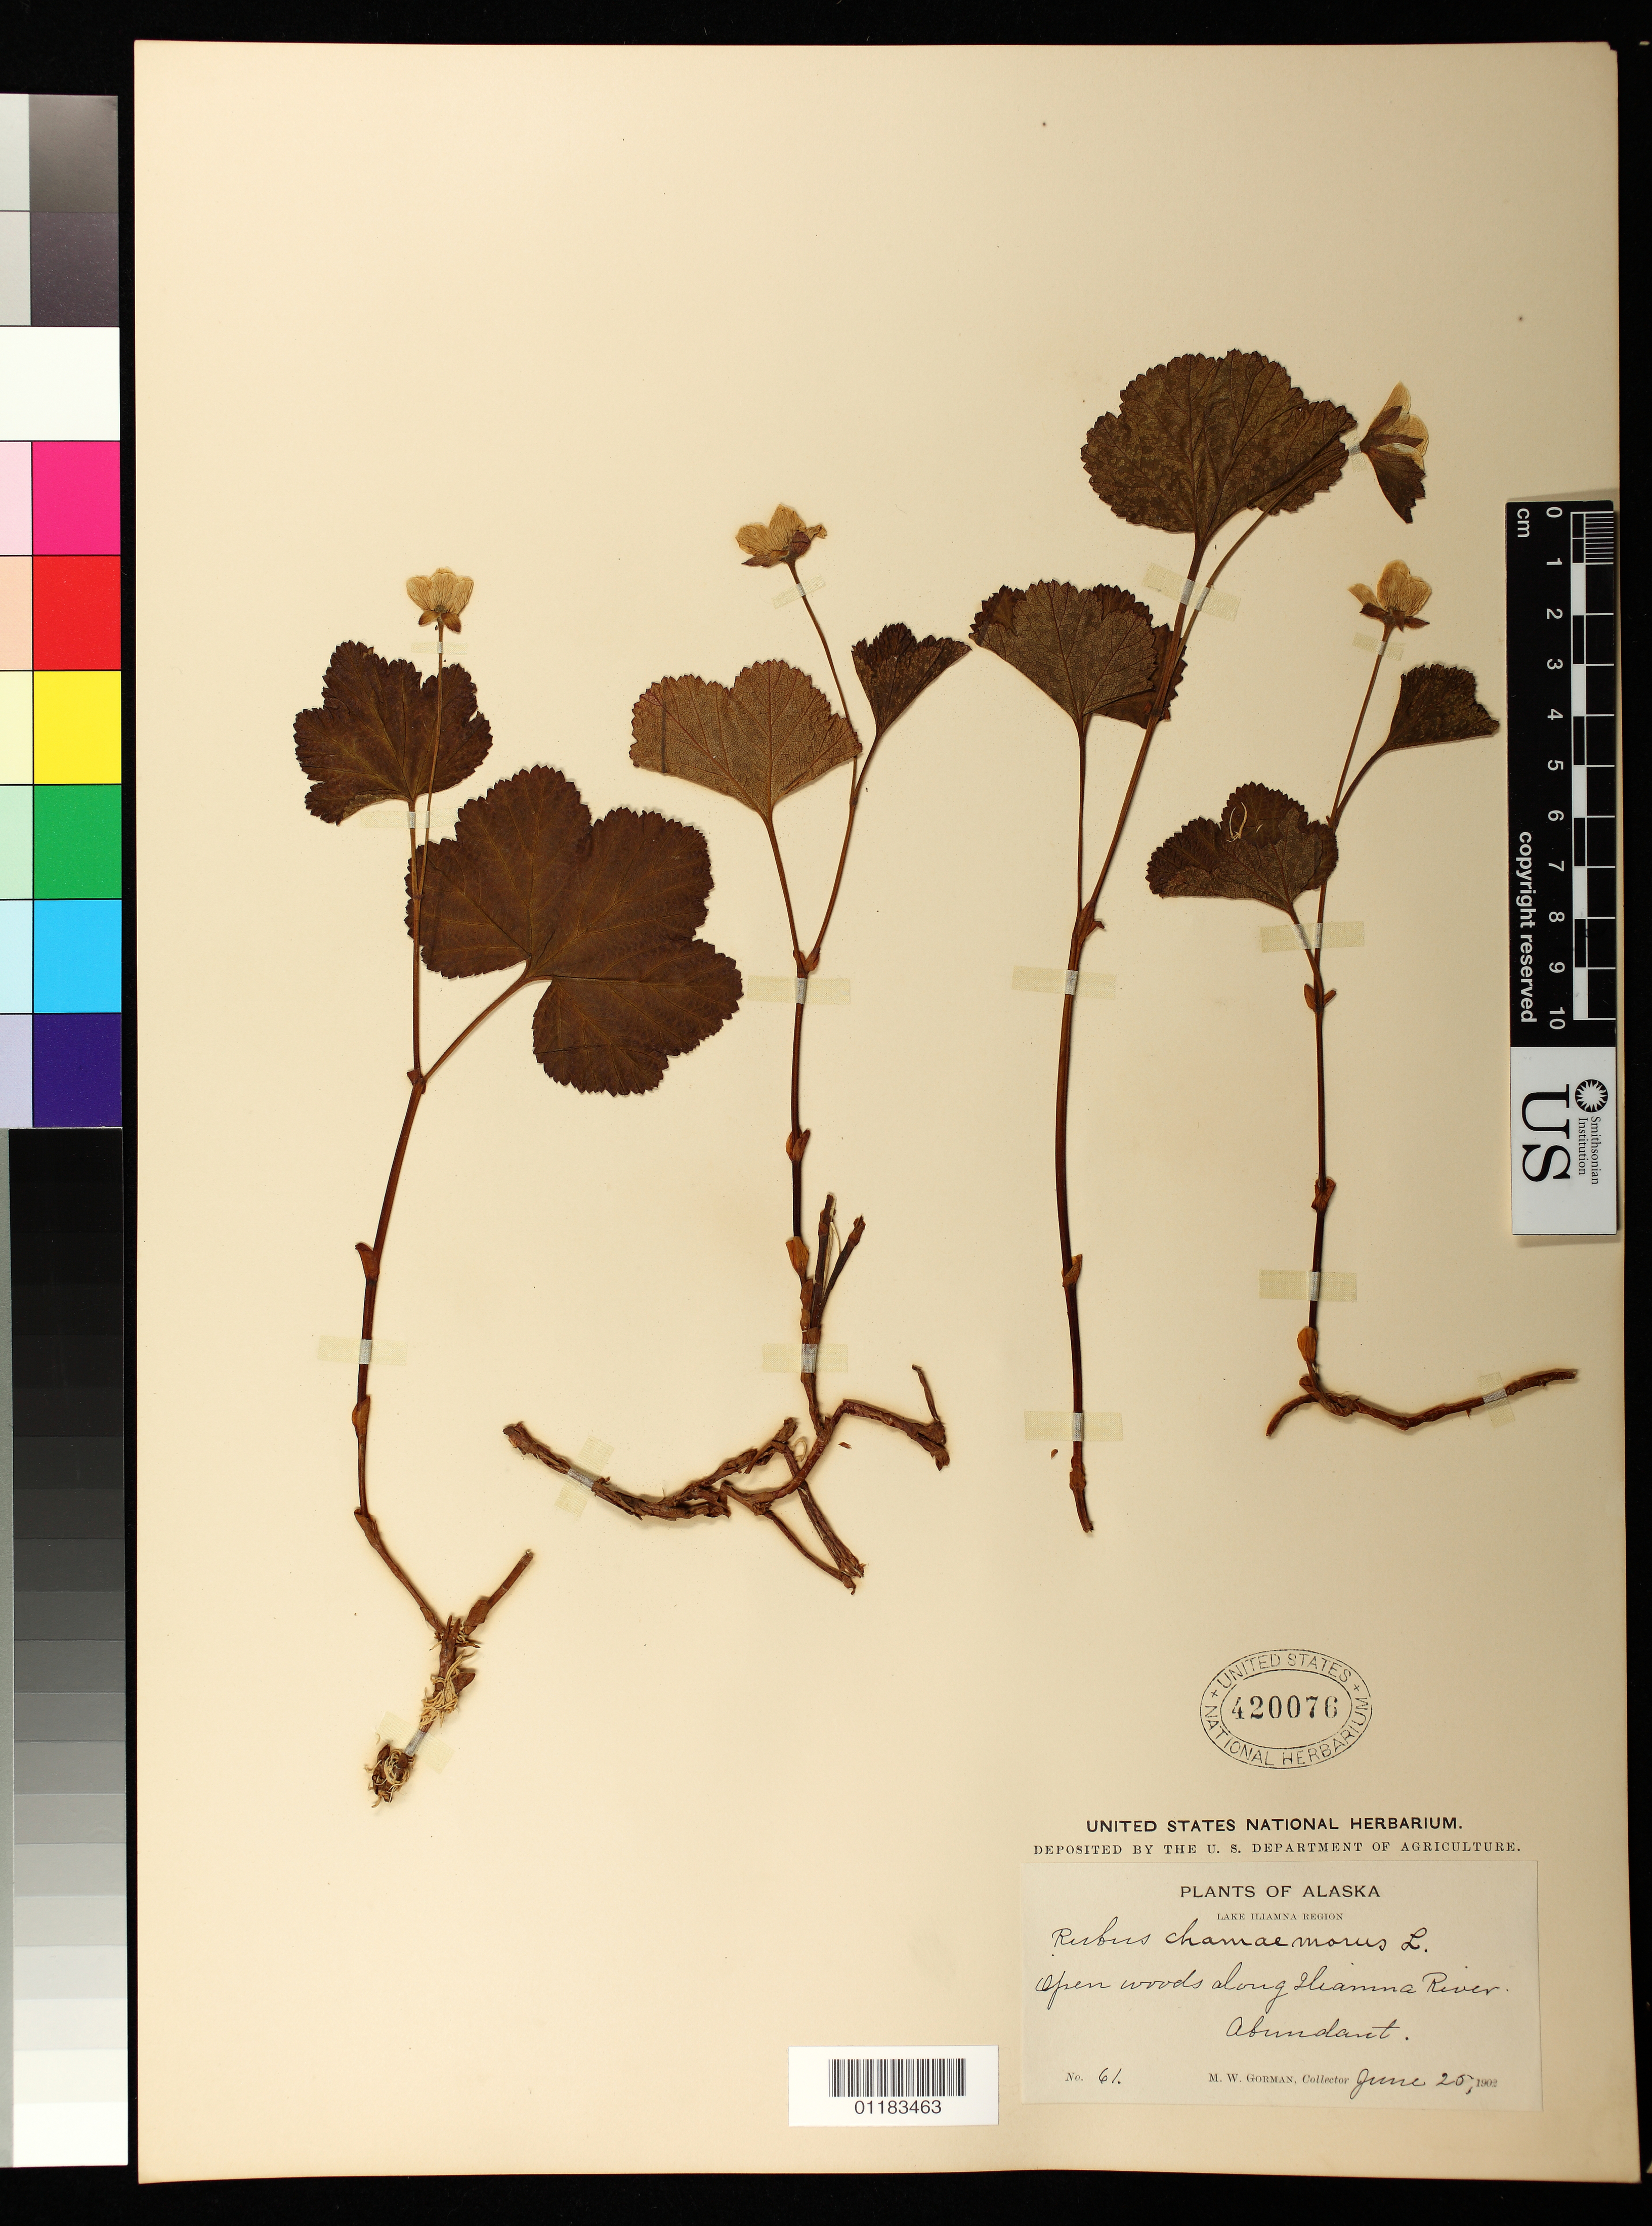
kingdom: Plantae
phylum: Tracheophyta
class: Magnoliopsida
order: Rosales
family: Rosaceae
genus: Rubus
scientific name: Rubus chamaemorus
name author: L.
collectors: M. W. Gorman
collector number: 61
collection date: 1902-06-25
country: United States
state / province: Alaska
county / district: Lake and Peninsula Borough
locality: Lake Iliamna Region. Open woods along Iliamna River.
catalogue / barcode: US 420076